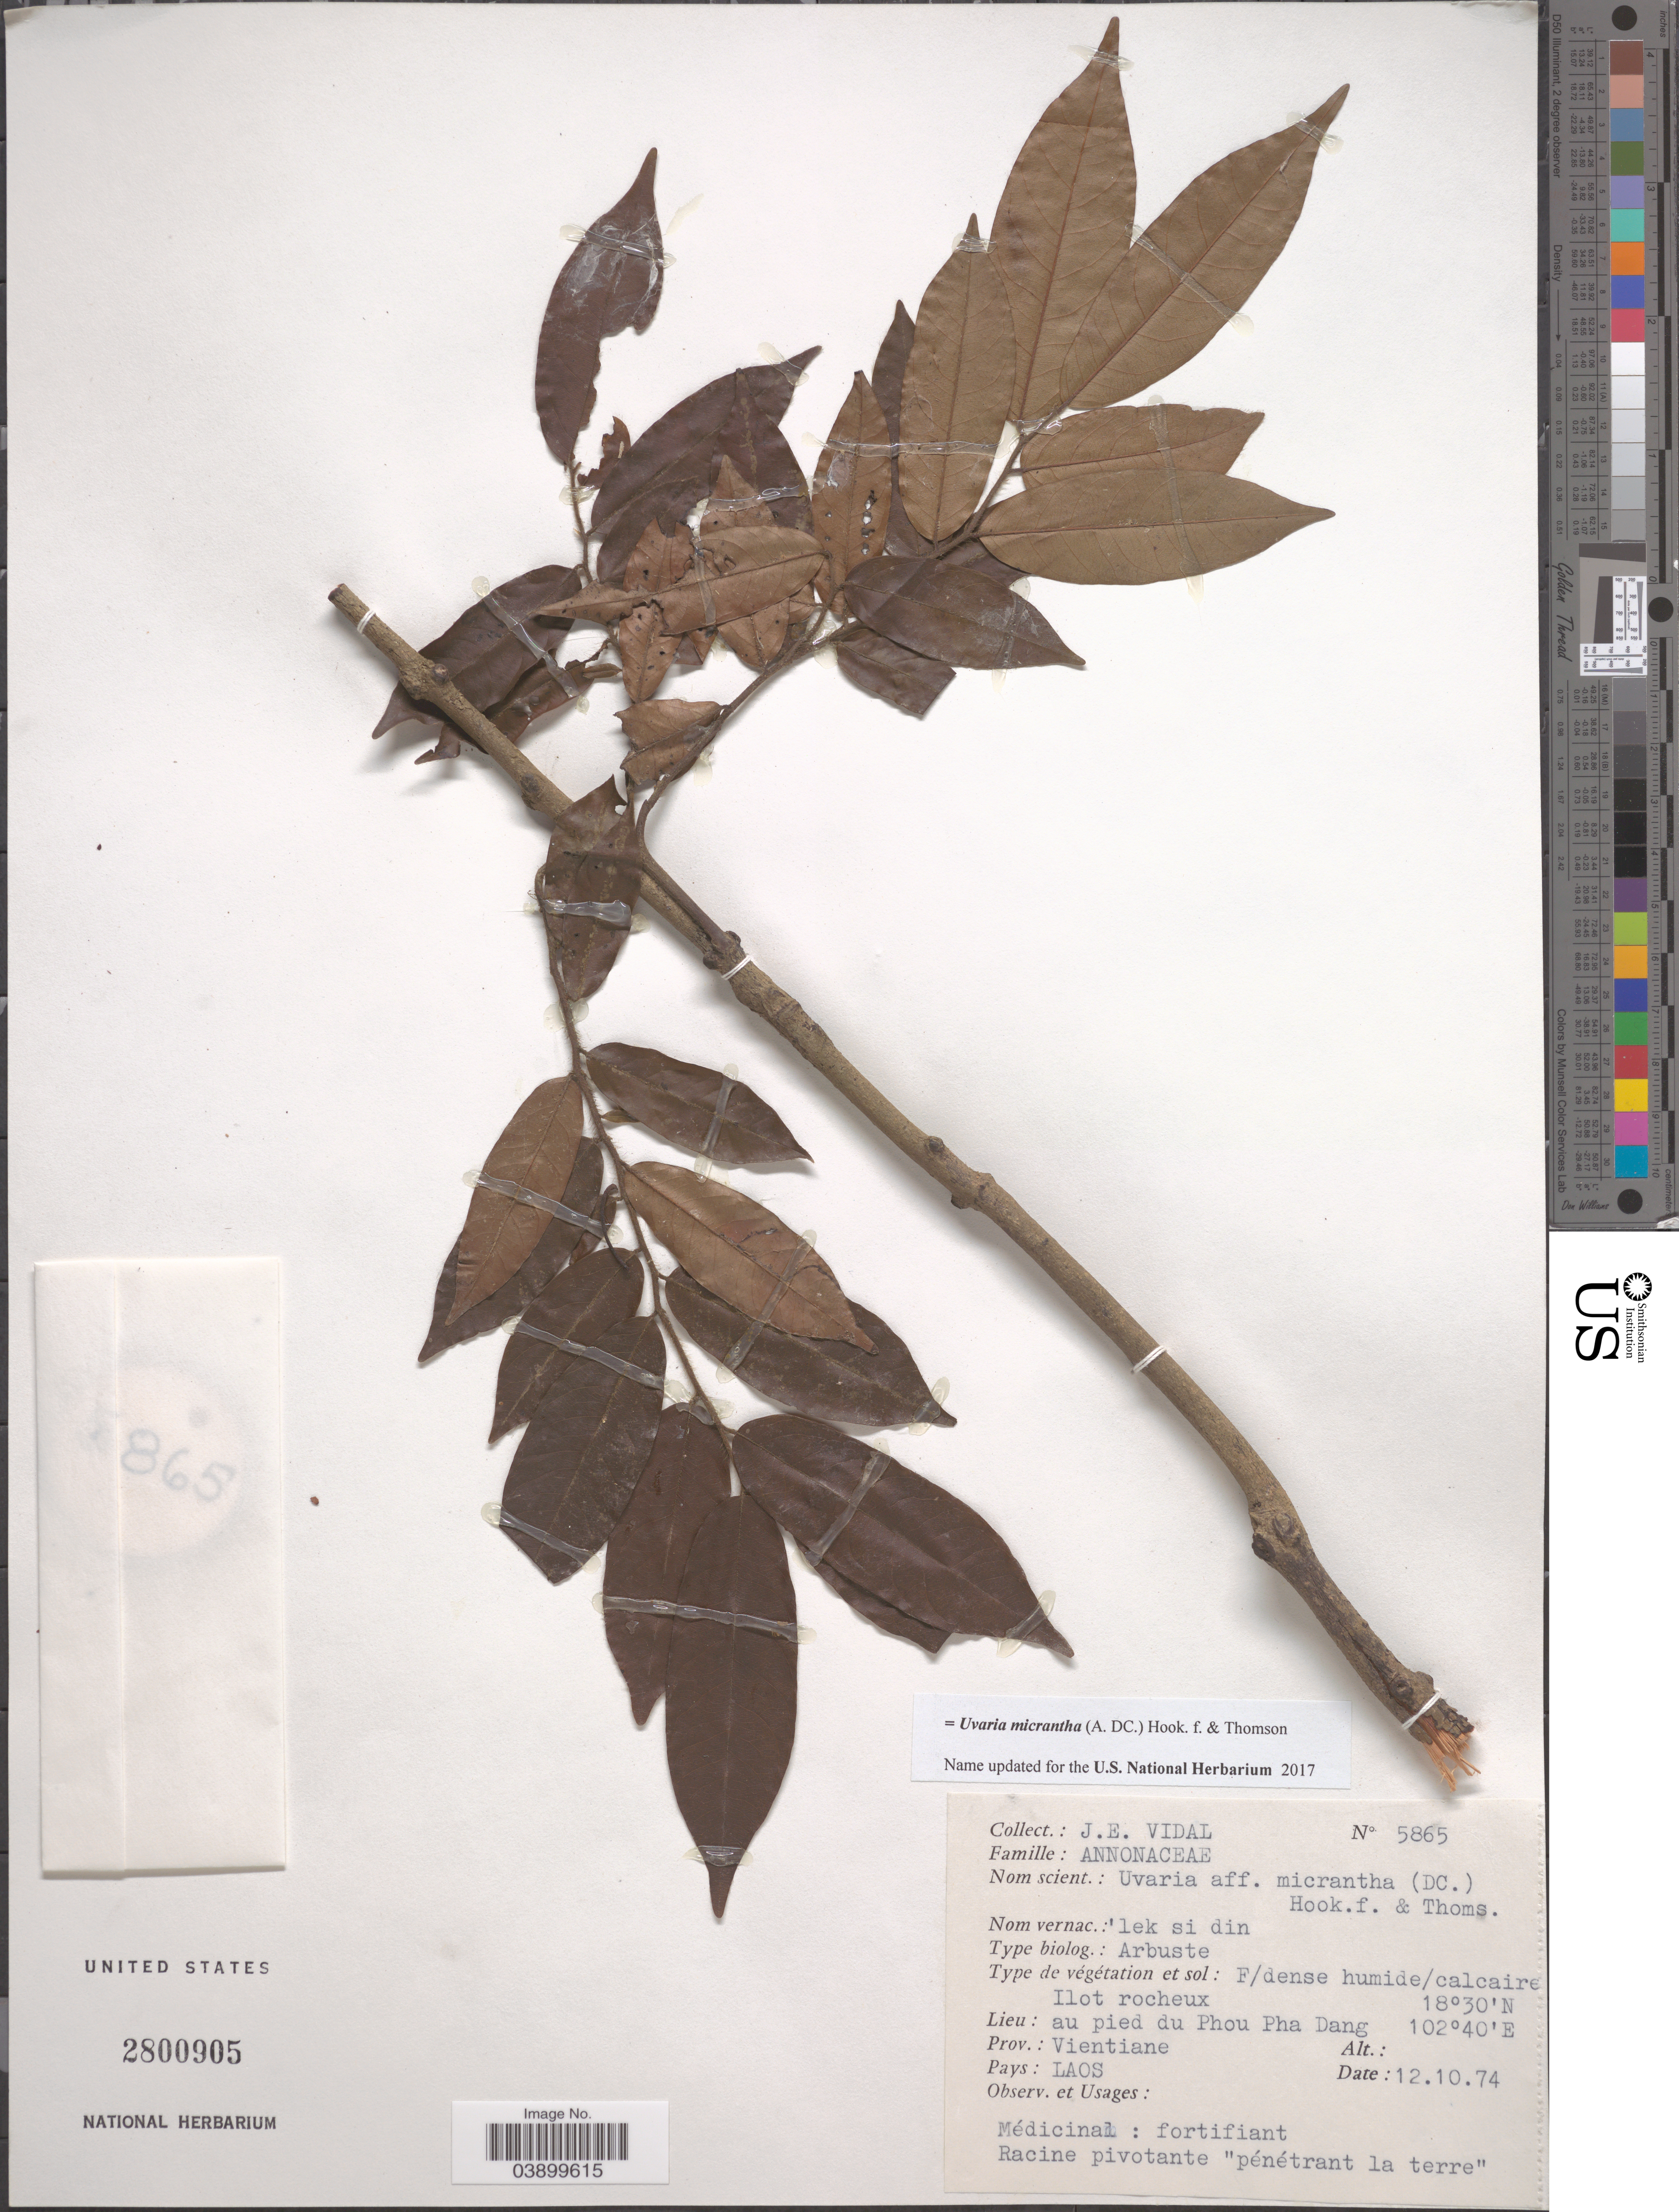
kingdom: Plantae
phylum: Tracheophyta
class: Magnoliopsida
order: Magnoliales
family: Annonaceae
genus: Uvaria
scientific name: Uvaria micrantha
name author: (A. DC.) Hook. f. & Thomson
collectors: J. E. Vidal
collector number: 5865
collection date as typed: Transcribed d/m/y: 12/10/74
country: Laos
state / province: Viangchan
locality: Lieu: au pied du Phou Pha Dang. Prov.: Vientiane.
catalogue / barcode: US 2800905